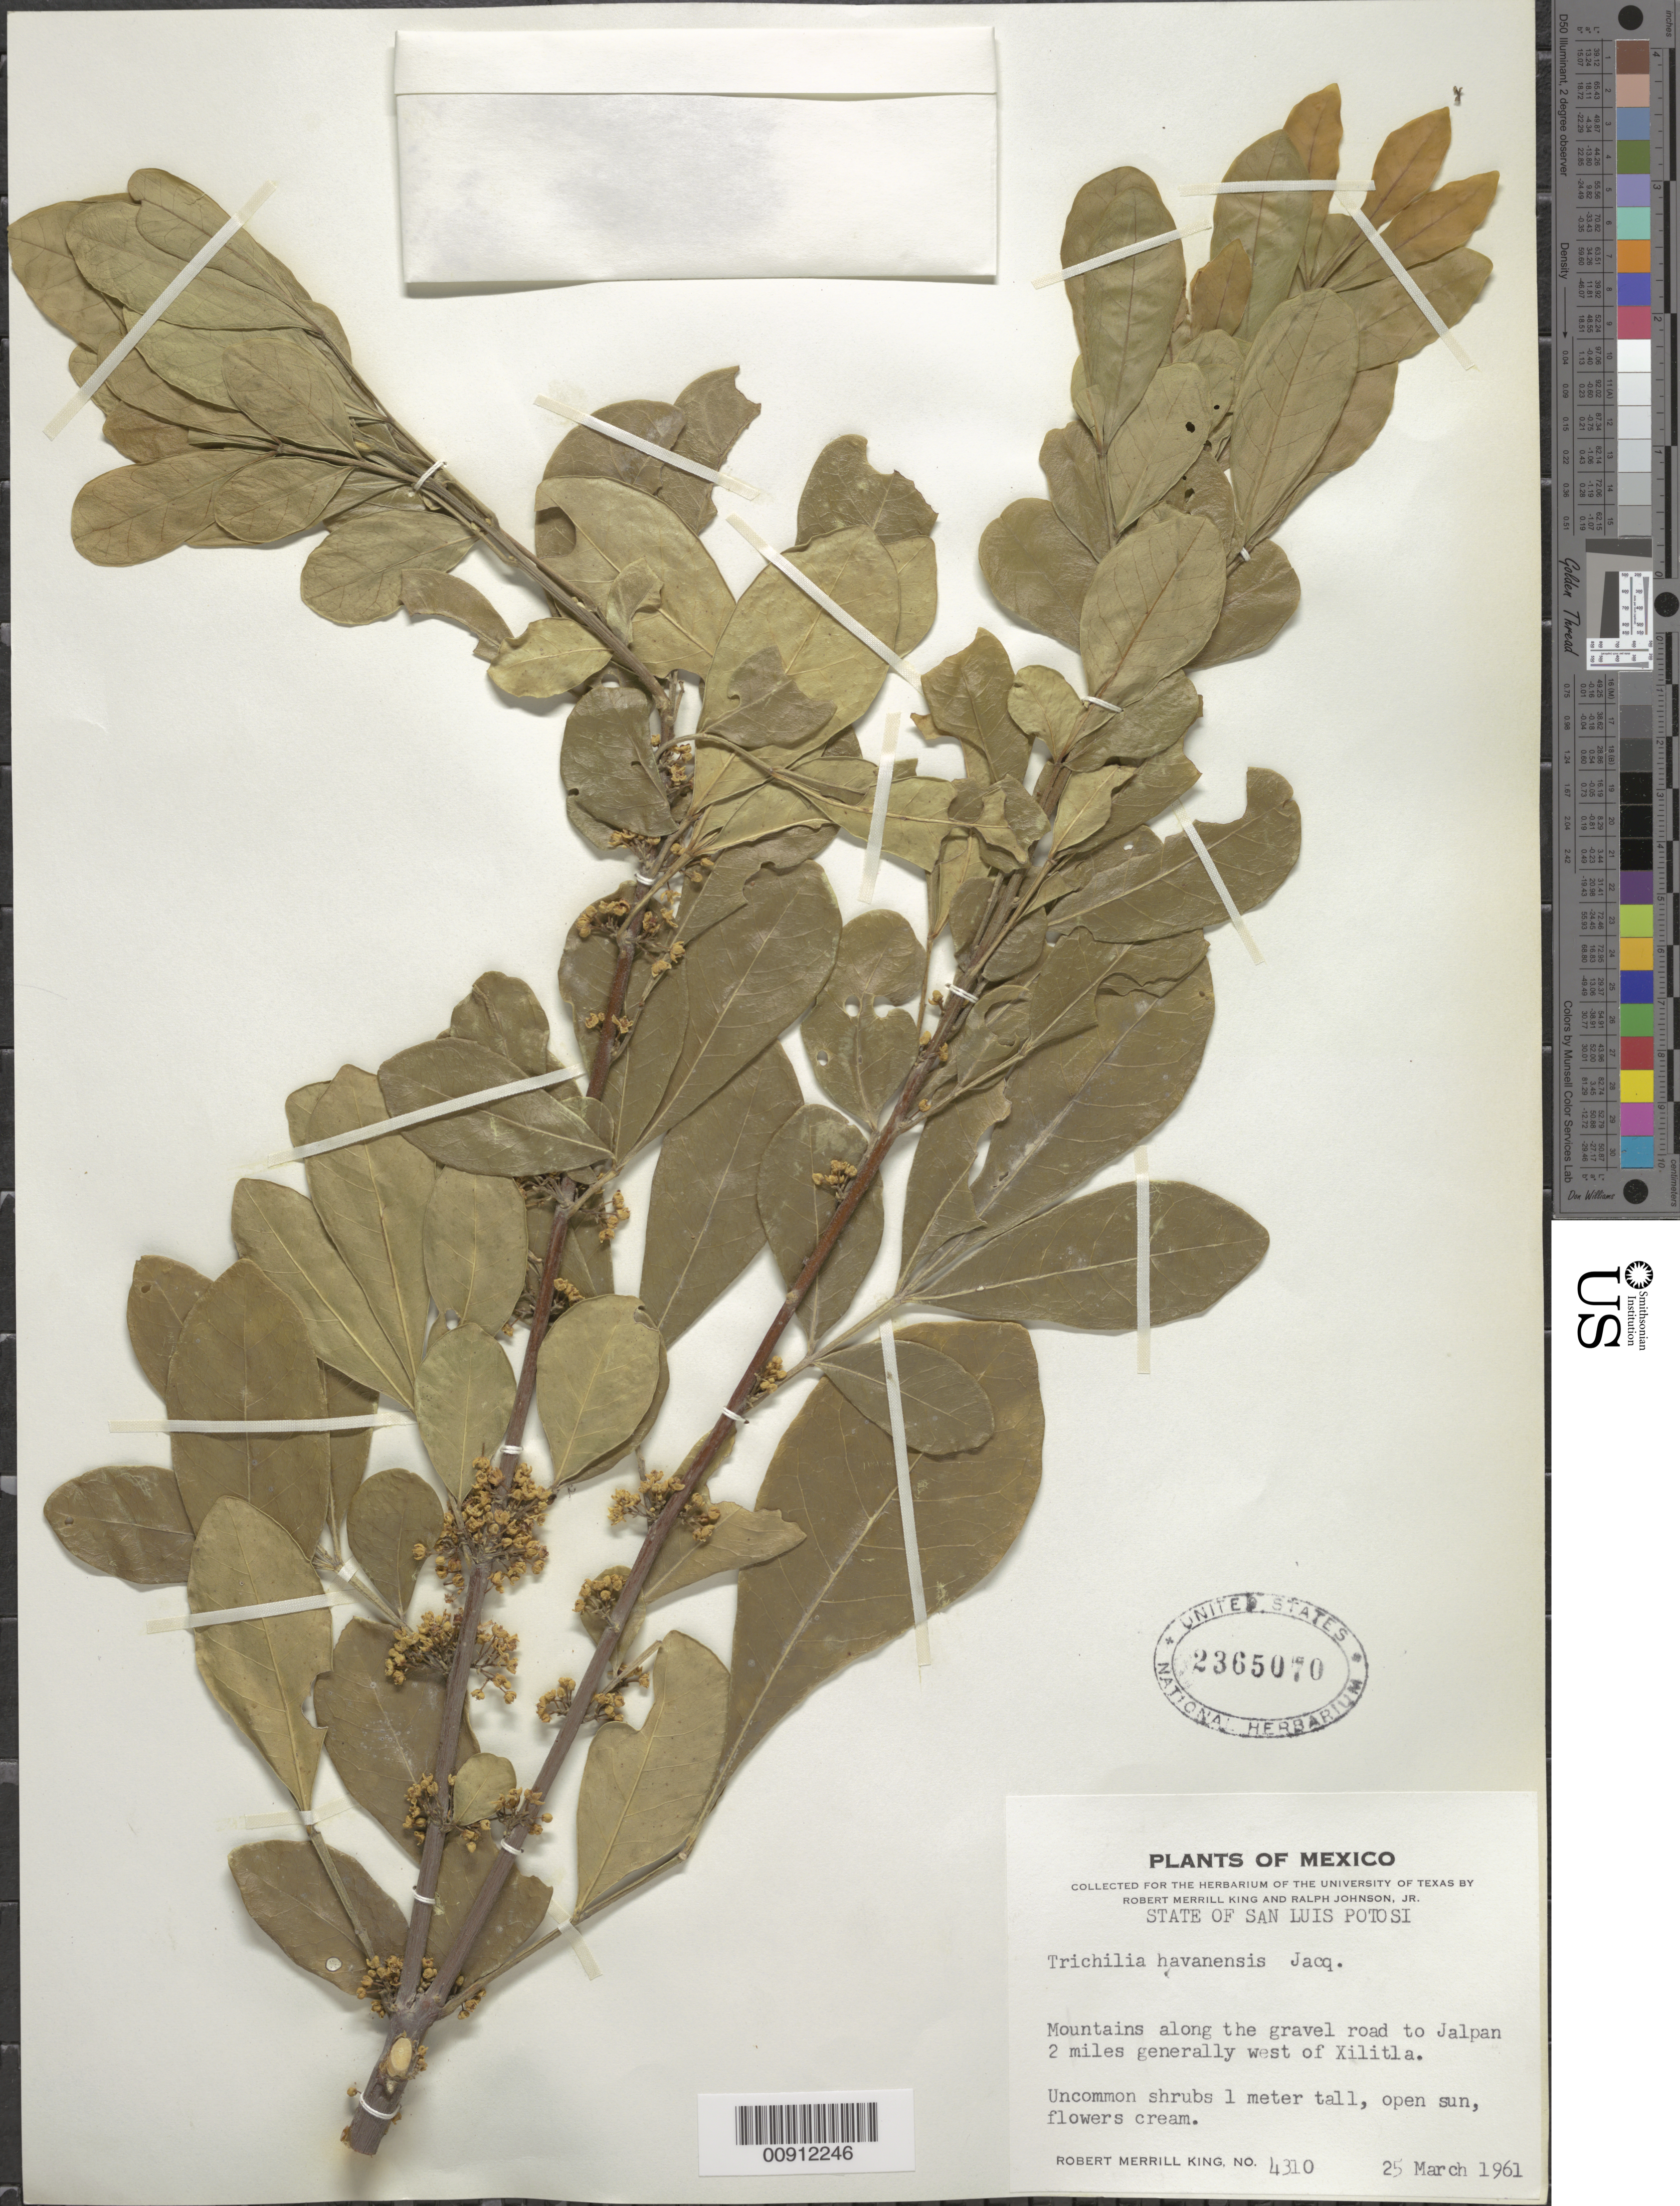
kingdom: Plantae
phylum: Tracheophyta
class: Magnoliopsida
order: Sapindales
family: Meliaceae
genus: Trichilia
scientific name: Trichilia havanensis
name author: Jacq.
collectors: R. M. King & R. Johnson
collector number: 4310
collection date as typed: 25 Mar 1961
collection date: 1961-03-25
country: Mexico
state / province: San Luis Potosí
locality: Mountains along the gravel road to Jalpan 2 miles generally west of Xilitla, San Luis Potosí.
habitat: Mountains. Open sun.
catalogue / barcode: US 2365070